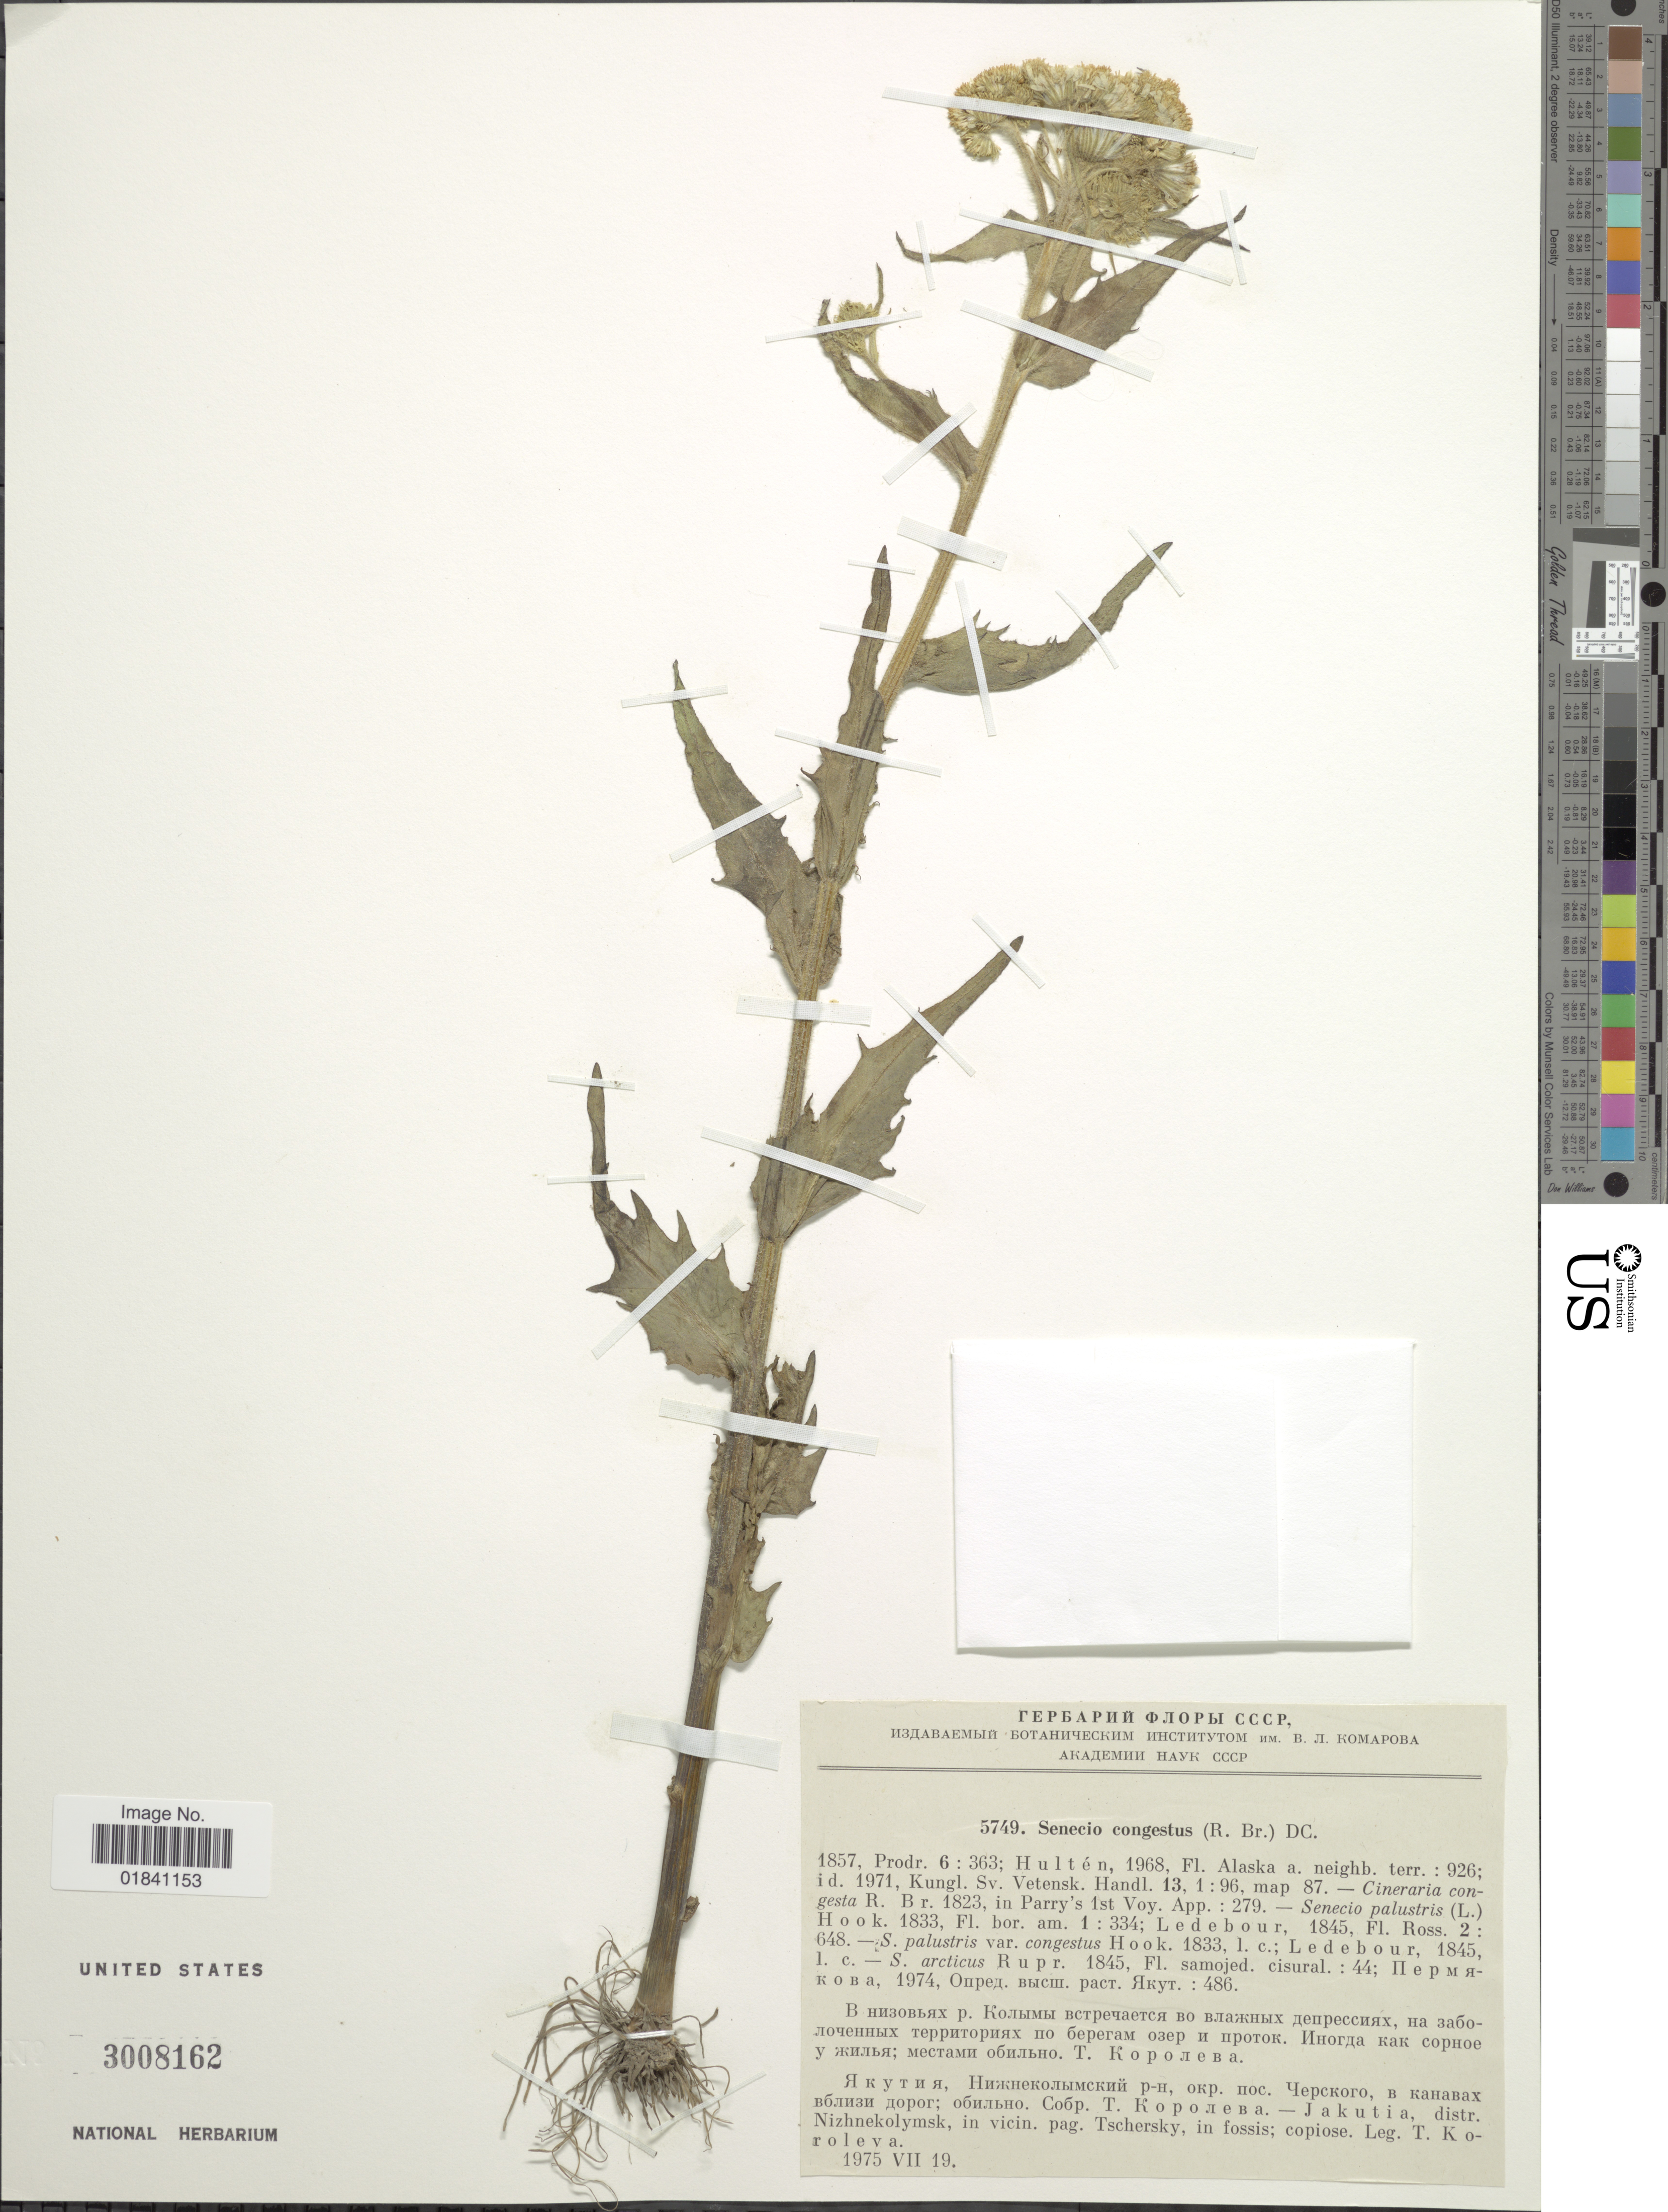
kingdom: Plantae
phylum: Tracheophyta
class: Magnoliopsida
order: Asterales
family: Asteraceae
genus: Senecio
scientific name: Senecio congestus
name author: (R. Br.) DC.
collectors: T. Koroleva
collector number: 5749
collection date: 1975-07-19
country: Russian Federation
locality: Jakutia, distr. Nizhnekolymsk, in vicin. pag. Tschersky; in fossis; copiose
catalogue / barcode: US 3008162